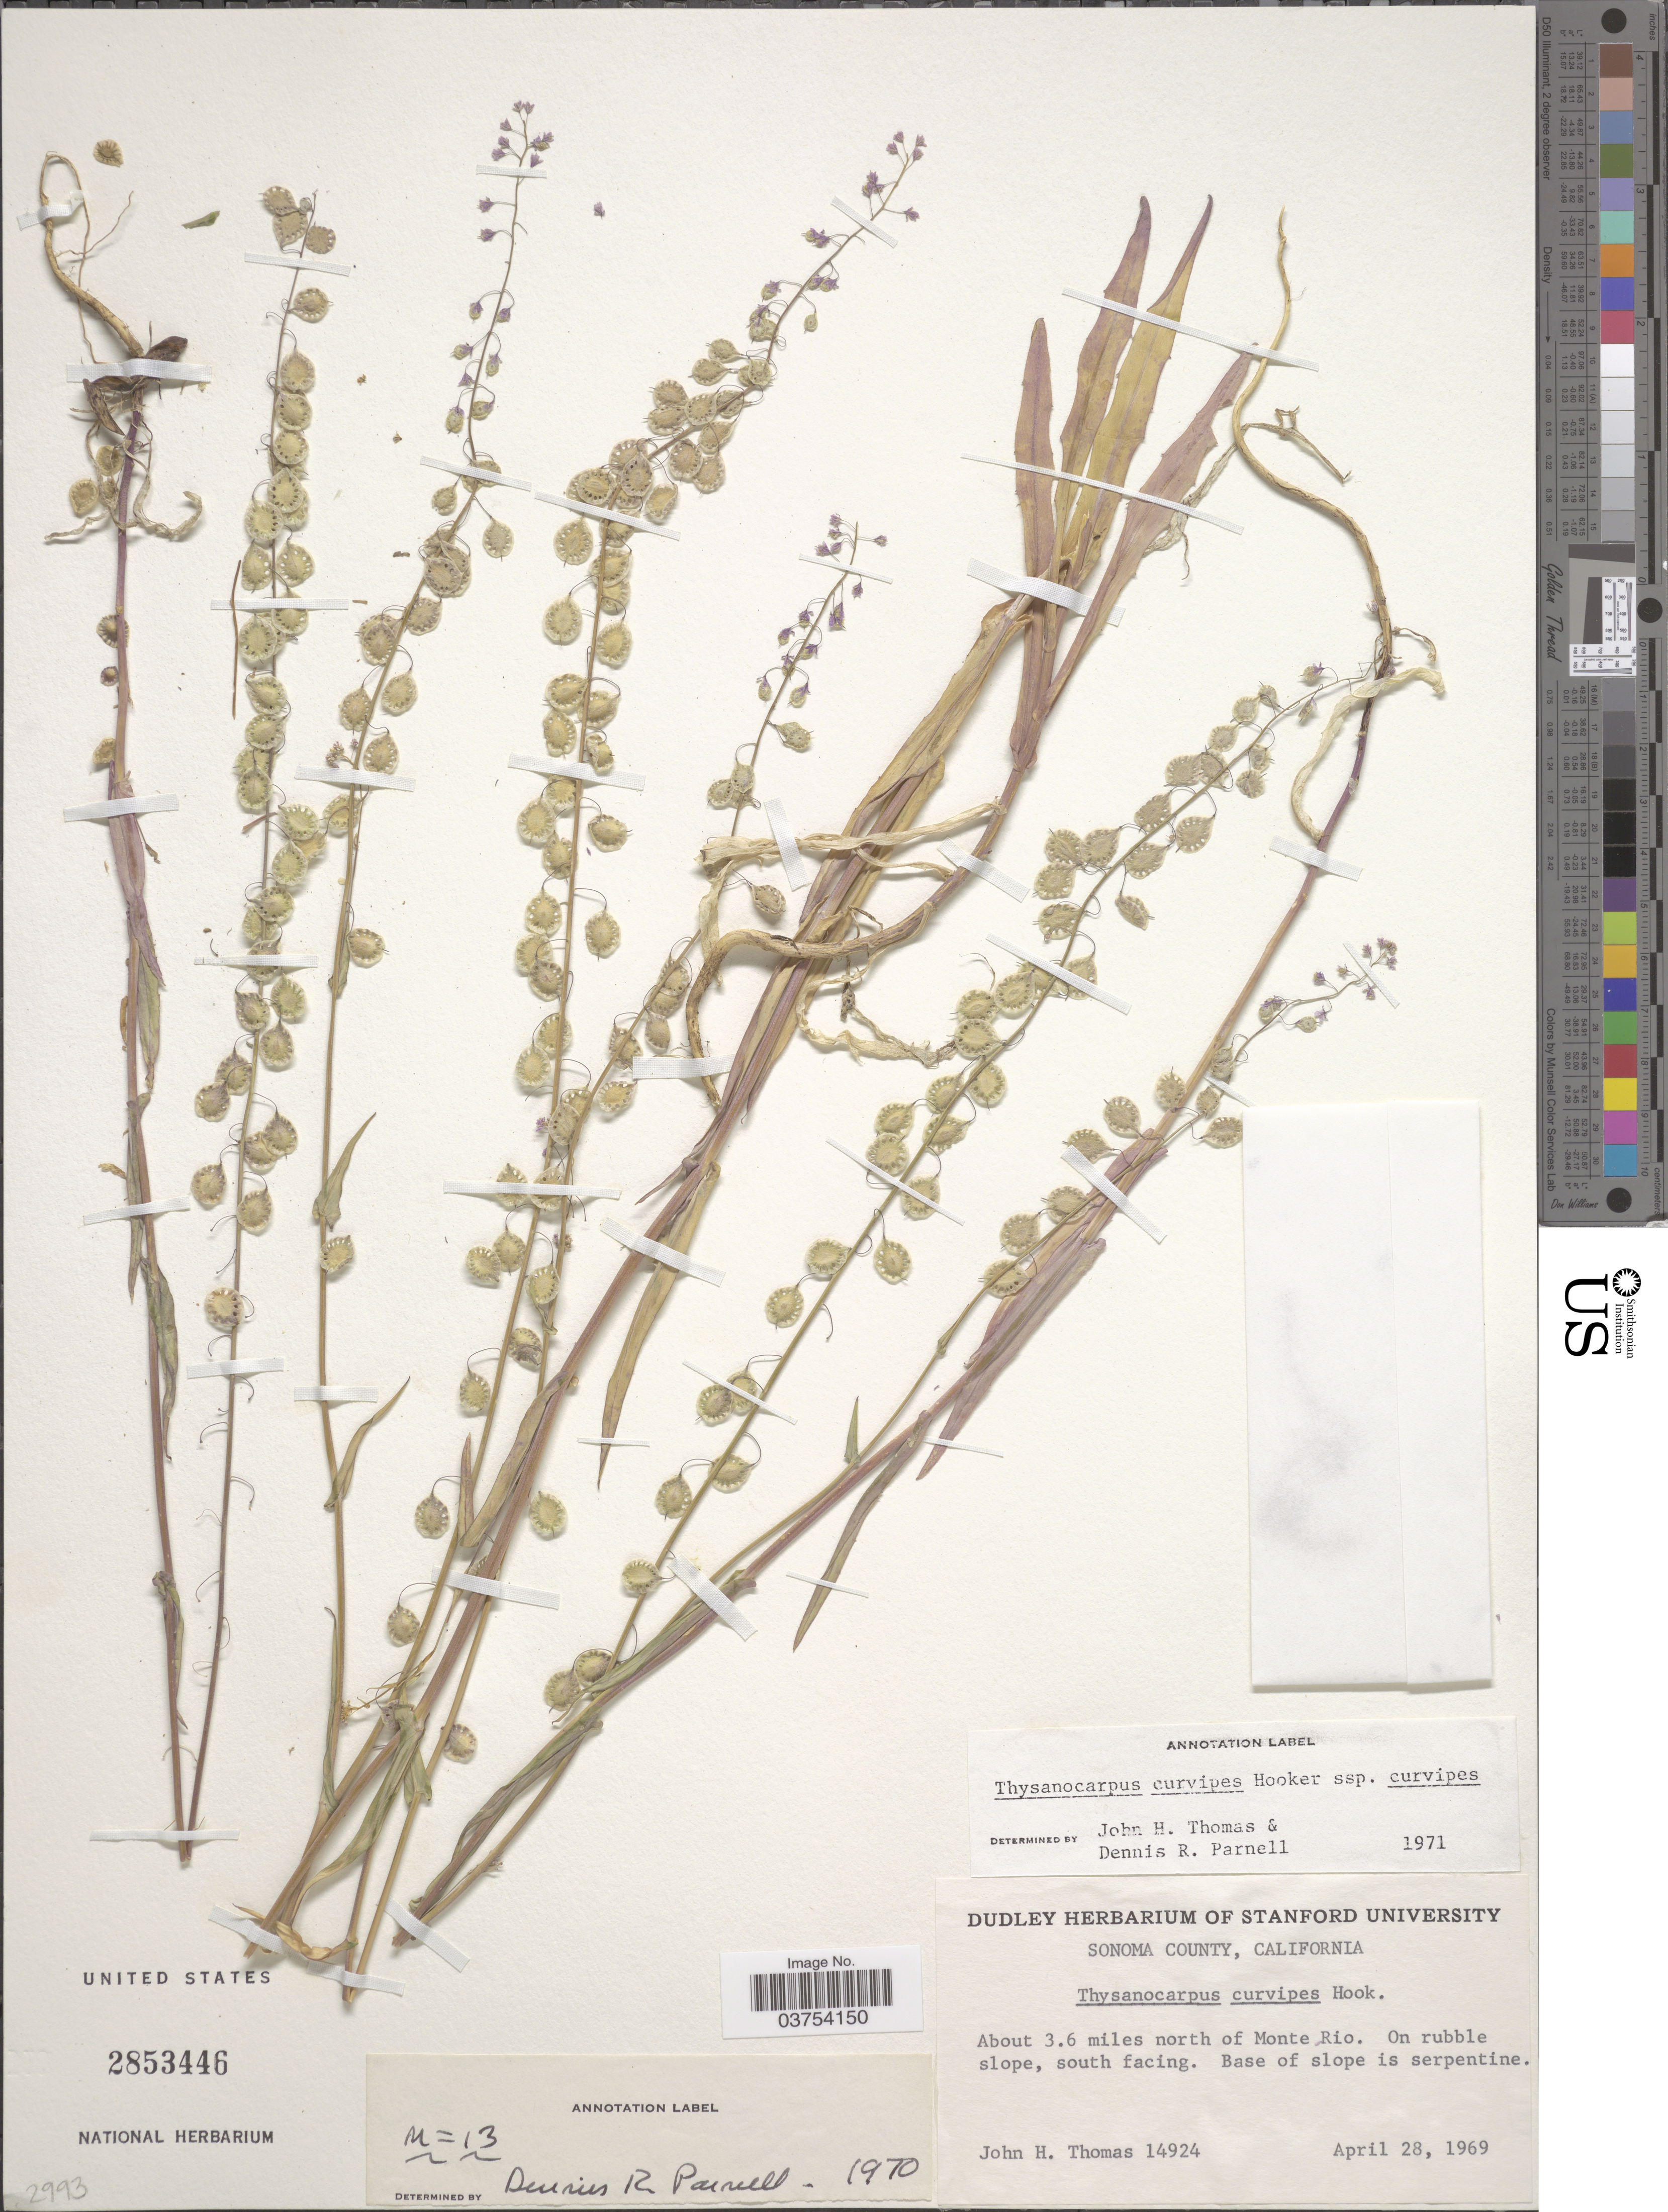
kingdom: Plantae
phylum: Tracheophyta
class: Magnoliopsida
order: Brassicales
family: Brassicaceae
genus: Thysanocarpus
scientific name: Thysanocarpus curvipes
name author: Hook.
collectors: J. H. Thomas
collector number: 14924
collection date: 1969-04-28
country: United States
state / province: California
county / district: Sonoma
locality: Sonoma County. About 3.6 miles north of Monte Rio. On rubble slope, south facing.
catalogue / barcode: US 2853446